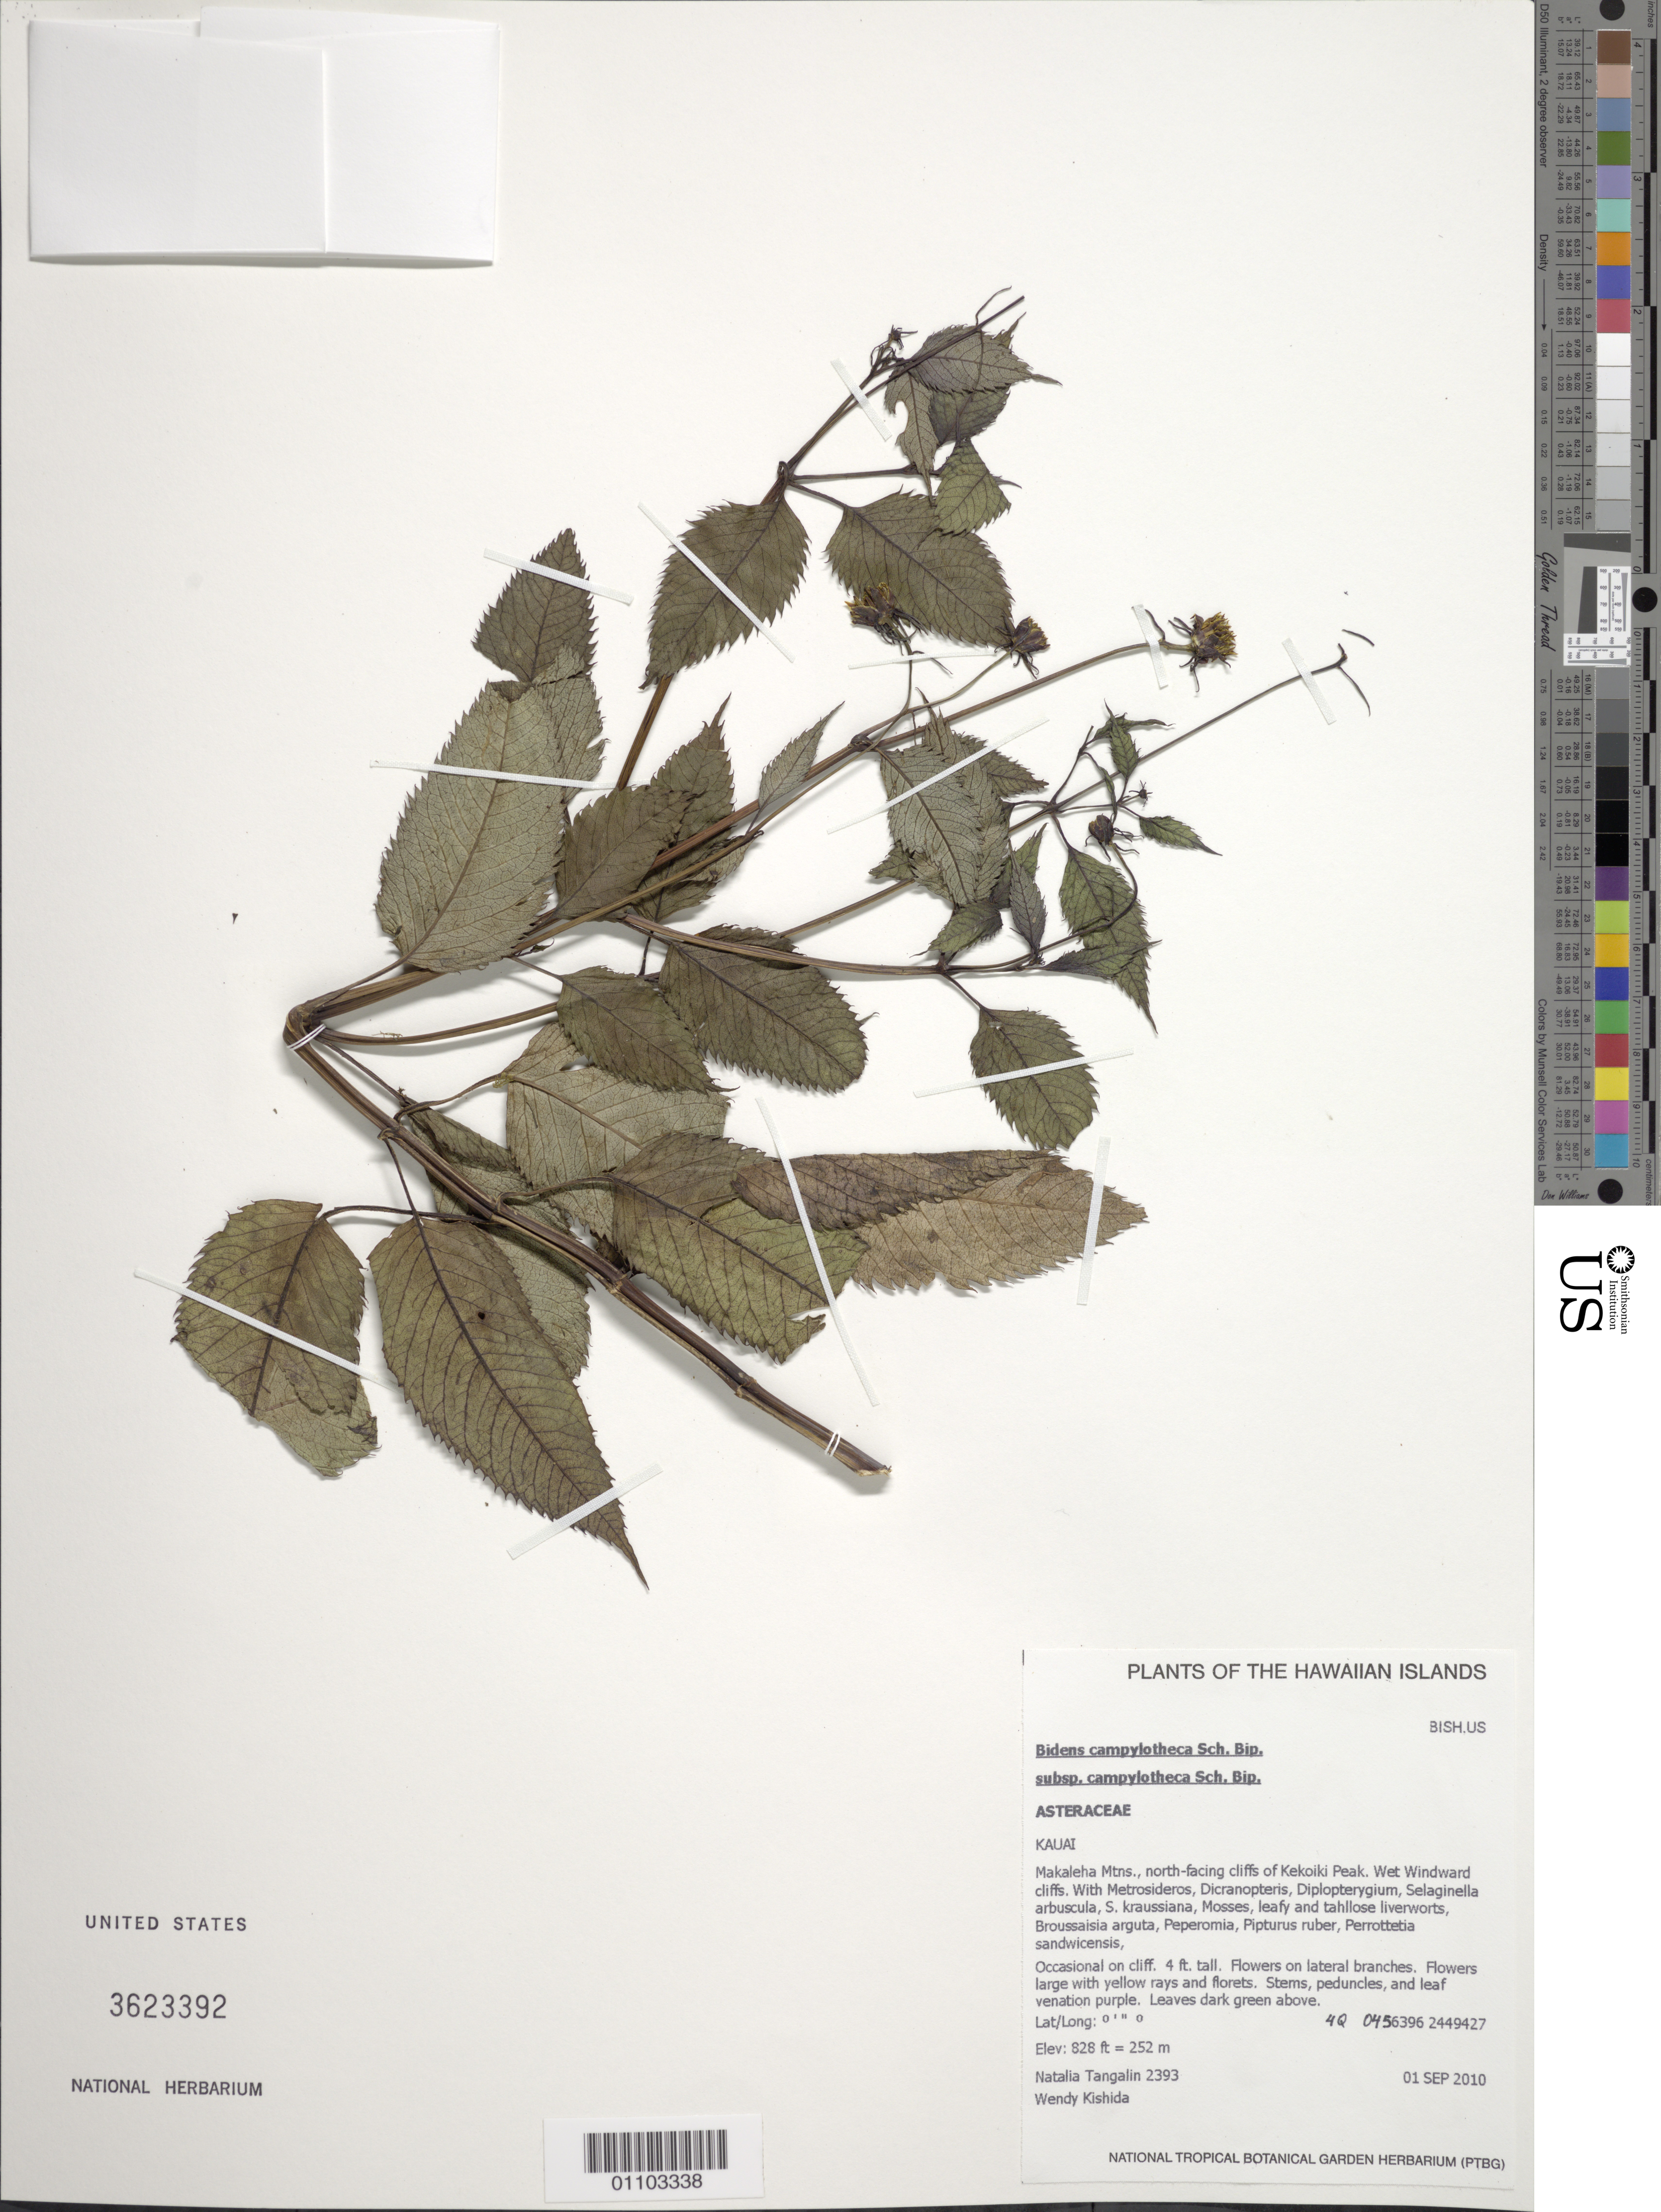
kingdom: Plantae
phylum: Tracheophyta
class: Magnoliopsida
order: Asterales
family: Asteraceae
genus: Bidens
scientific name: Bidens campylotheca subsp. campylotheca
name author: Sch. Bip.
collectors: N. Tangalin & W. Kishida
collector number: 2393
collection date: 2010-09-01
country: United States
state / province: Hawaii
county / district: Kauai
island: Kaua'i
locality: Makaleha Mtns, north- facing cliffs of Kekoiki Peak.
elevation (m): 252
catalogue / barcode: US 3623392